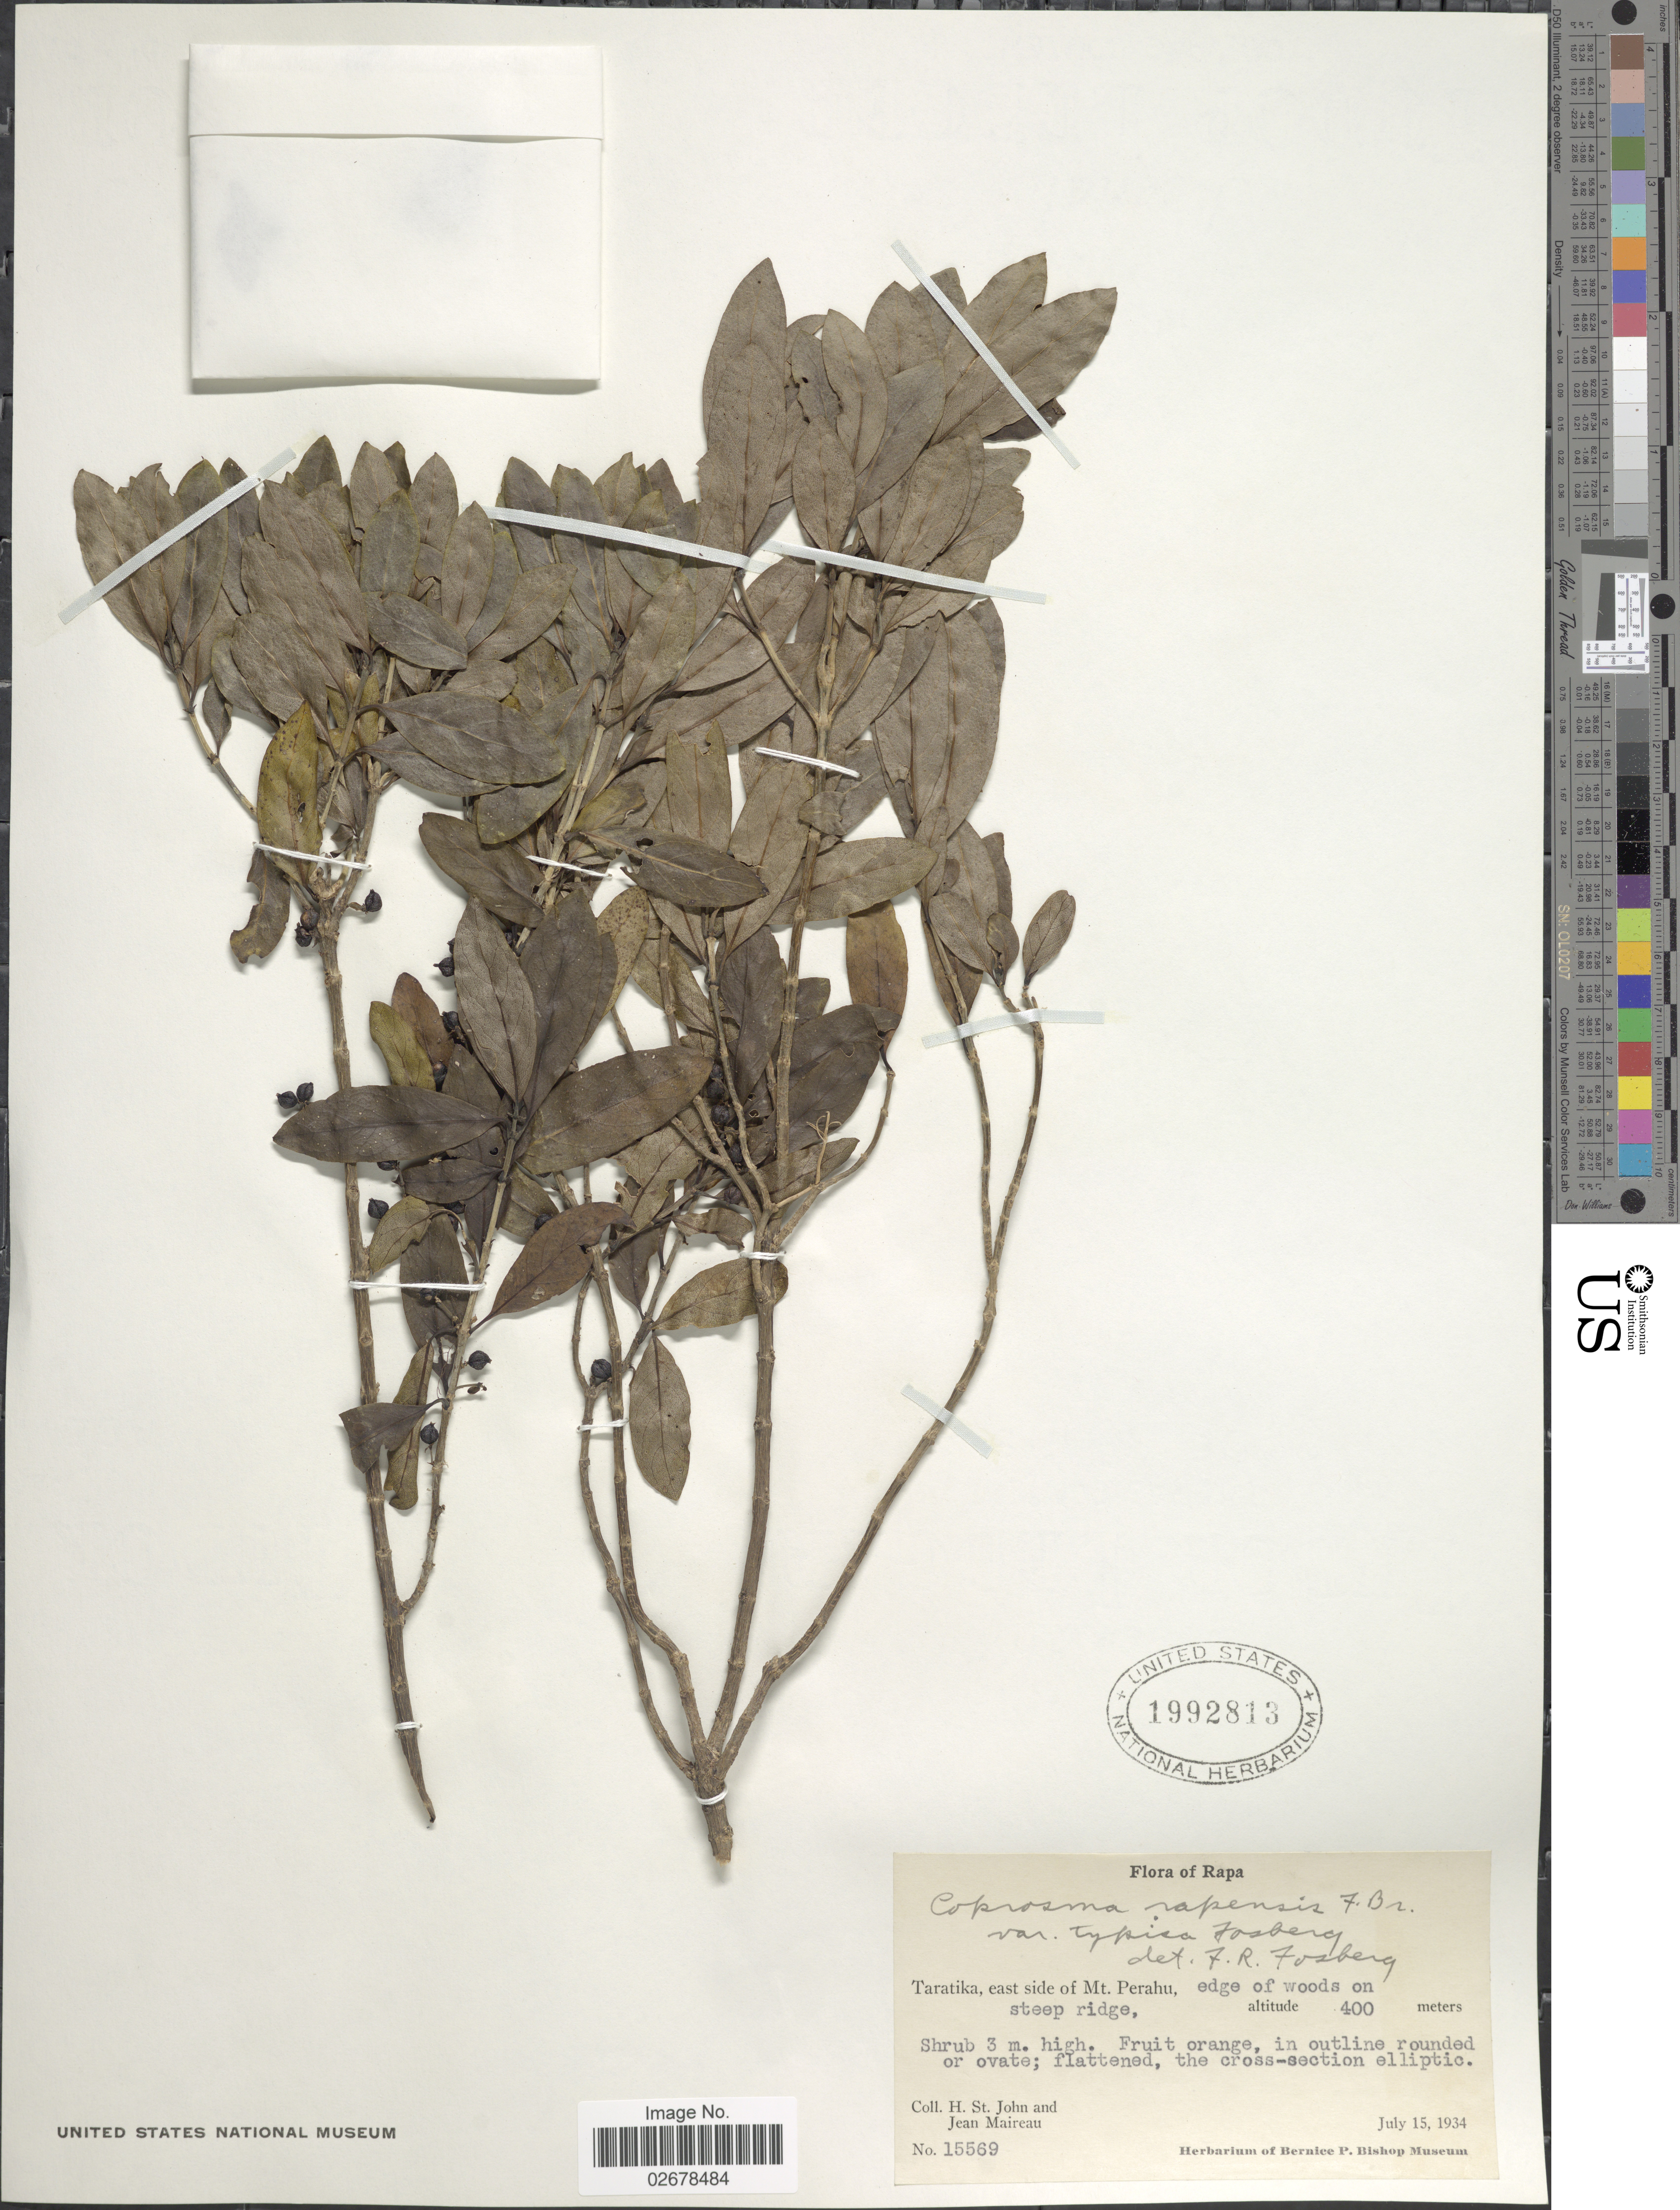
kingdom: Plantae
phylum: Tracheophyta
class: Magnoliopsida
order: Gentianales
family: Rubiaceae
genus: Coprosma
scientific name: Coprosma rapensis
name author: F. Br.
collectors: H. St. John & J. Maireau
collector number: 15569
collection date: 1934-07-15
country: French Polynesia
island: Rapa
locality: Rapa, Taratika, east of Mt. Perahu, edge of woods on steep ridge.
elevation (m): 400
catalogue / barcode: US 1992813